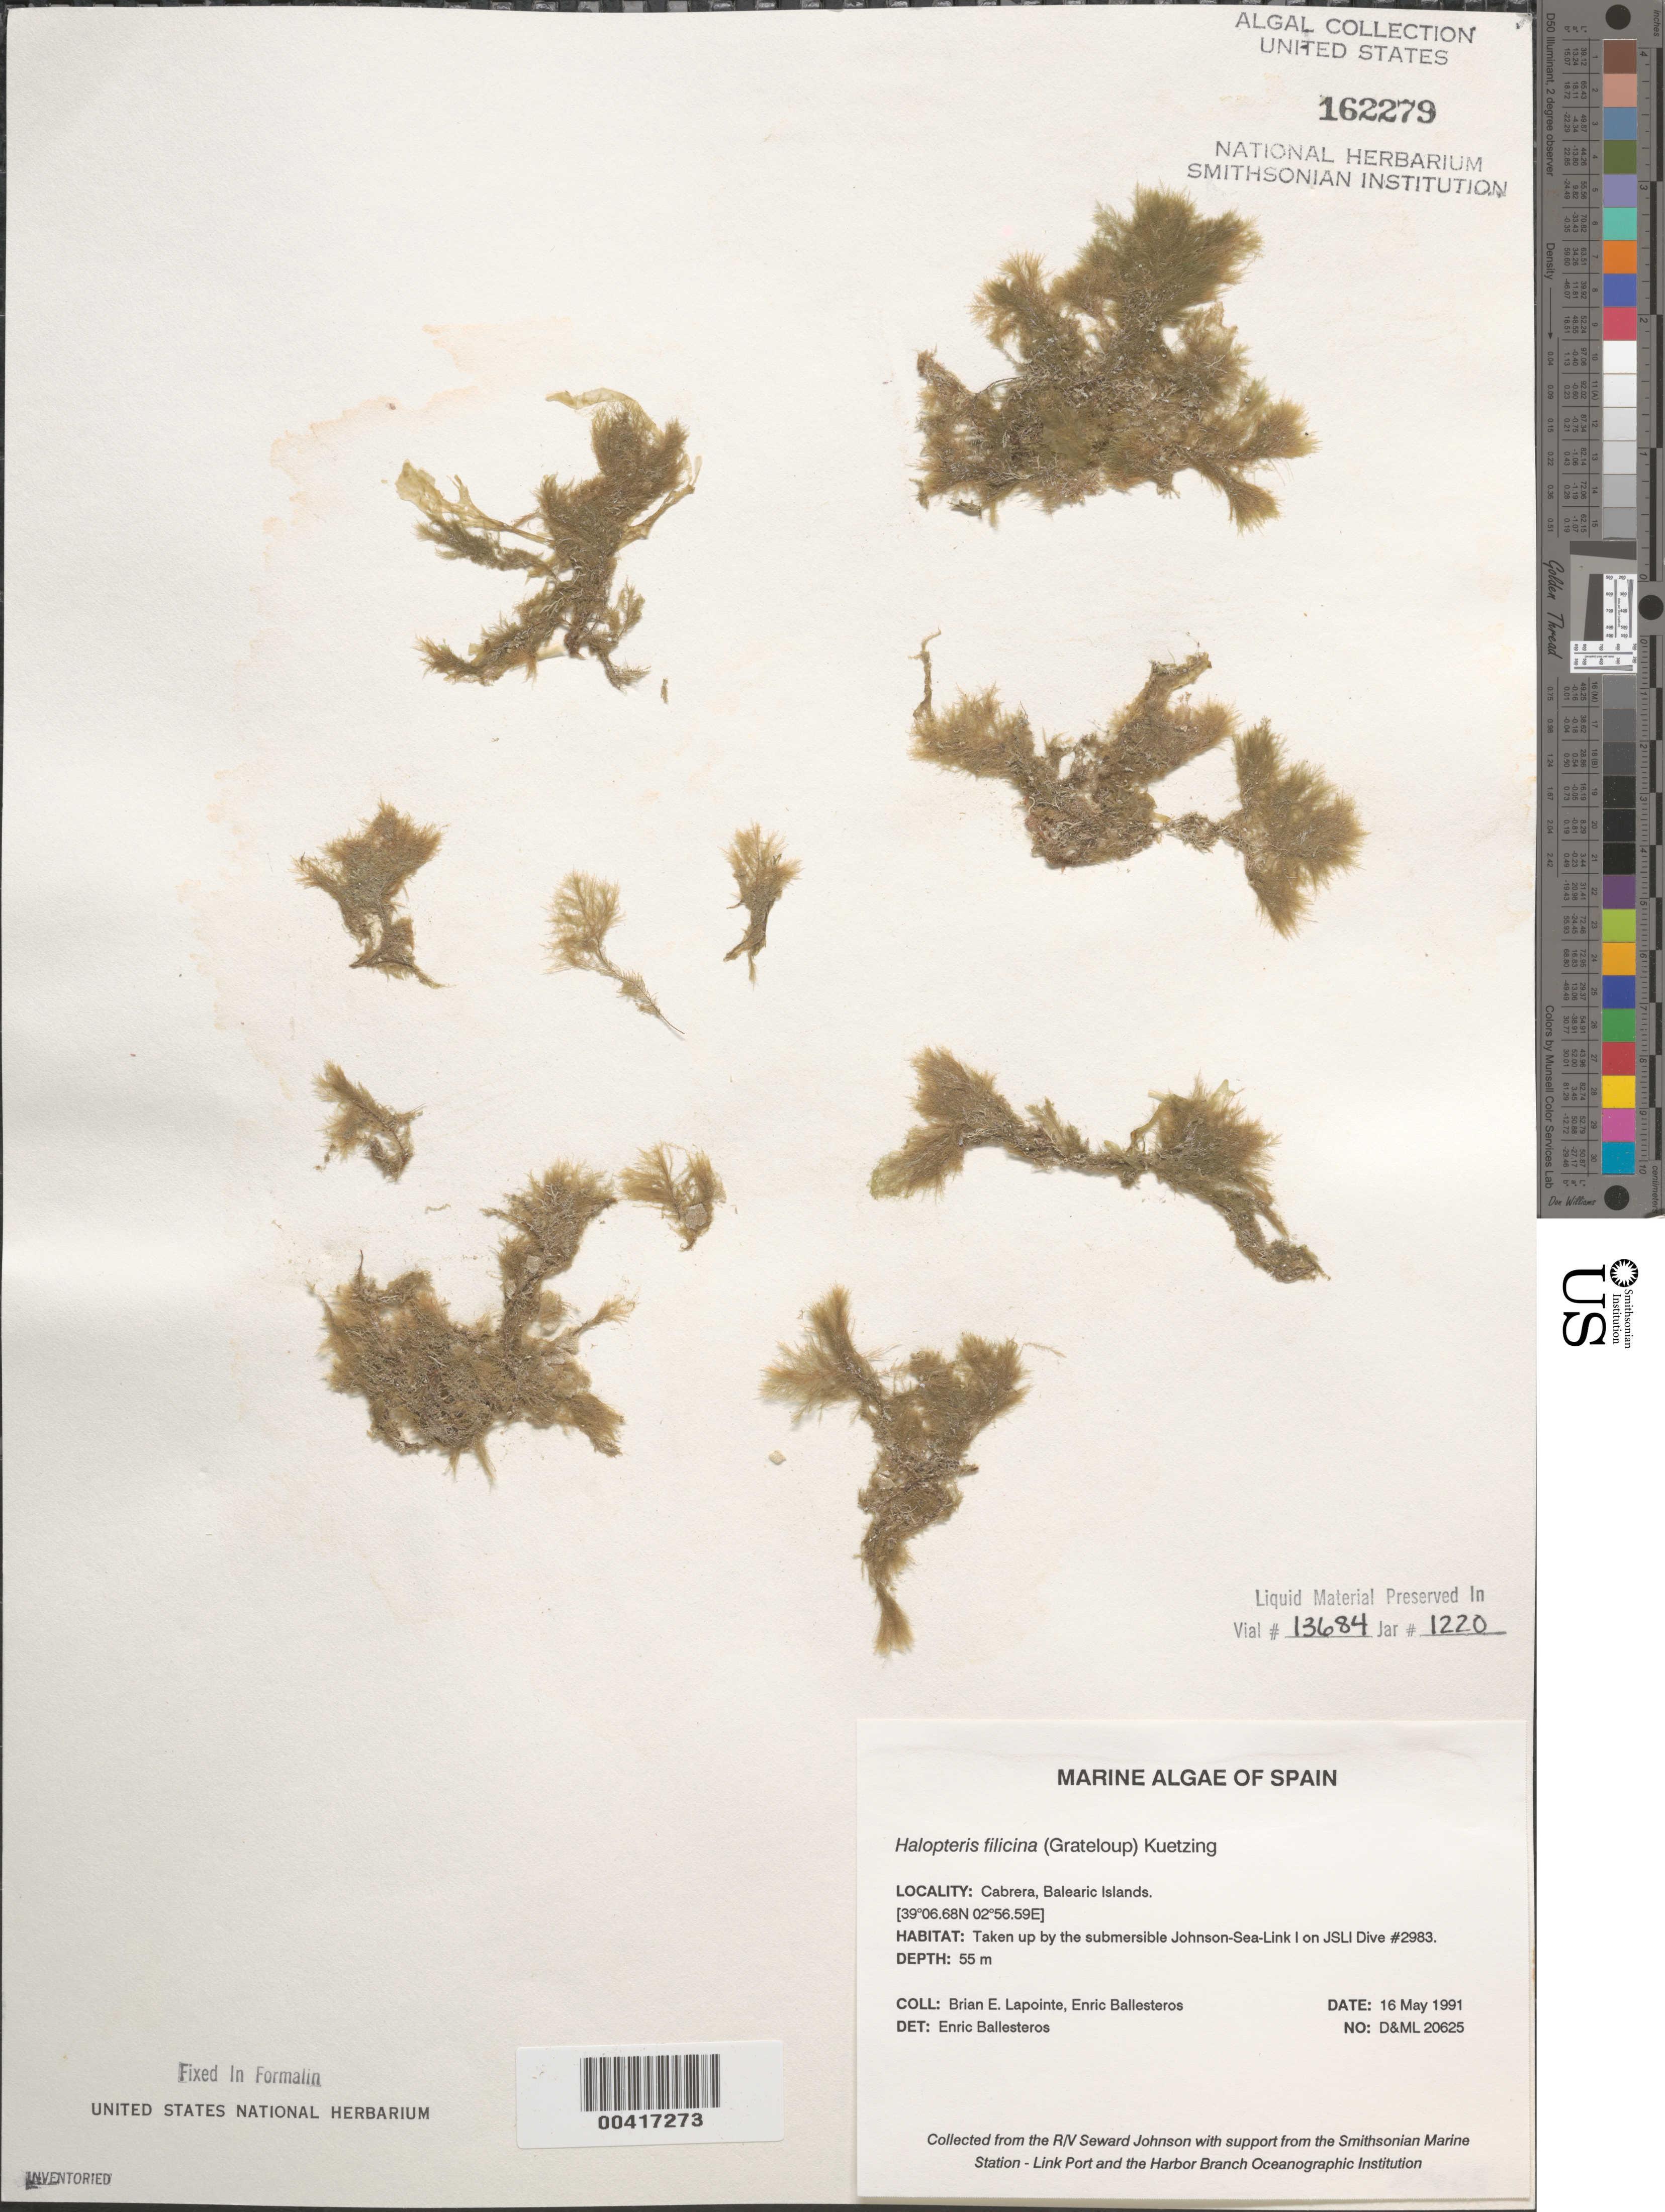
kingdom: Chromista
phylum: Ochrophyta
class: Phaeophyceae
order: Sphacelariales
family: Stypocaulaceae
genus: Halopteris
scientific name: Halopteris filicina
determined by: Ballesteros, E.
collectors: B. Lapoint & E. Ballesteros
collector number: D&ML 20625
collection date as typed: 16 May 1991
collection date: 1991-05-16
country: Spain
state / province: Islas Baleares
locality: Cabrera, balearic islands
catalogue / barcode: US 162279